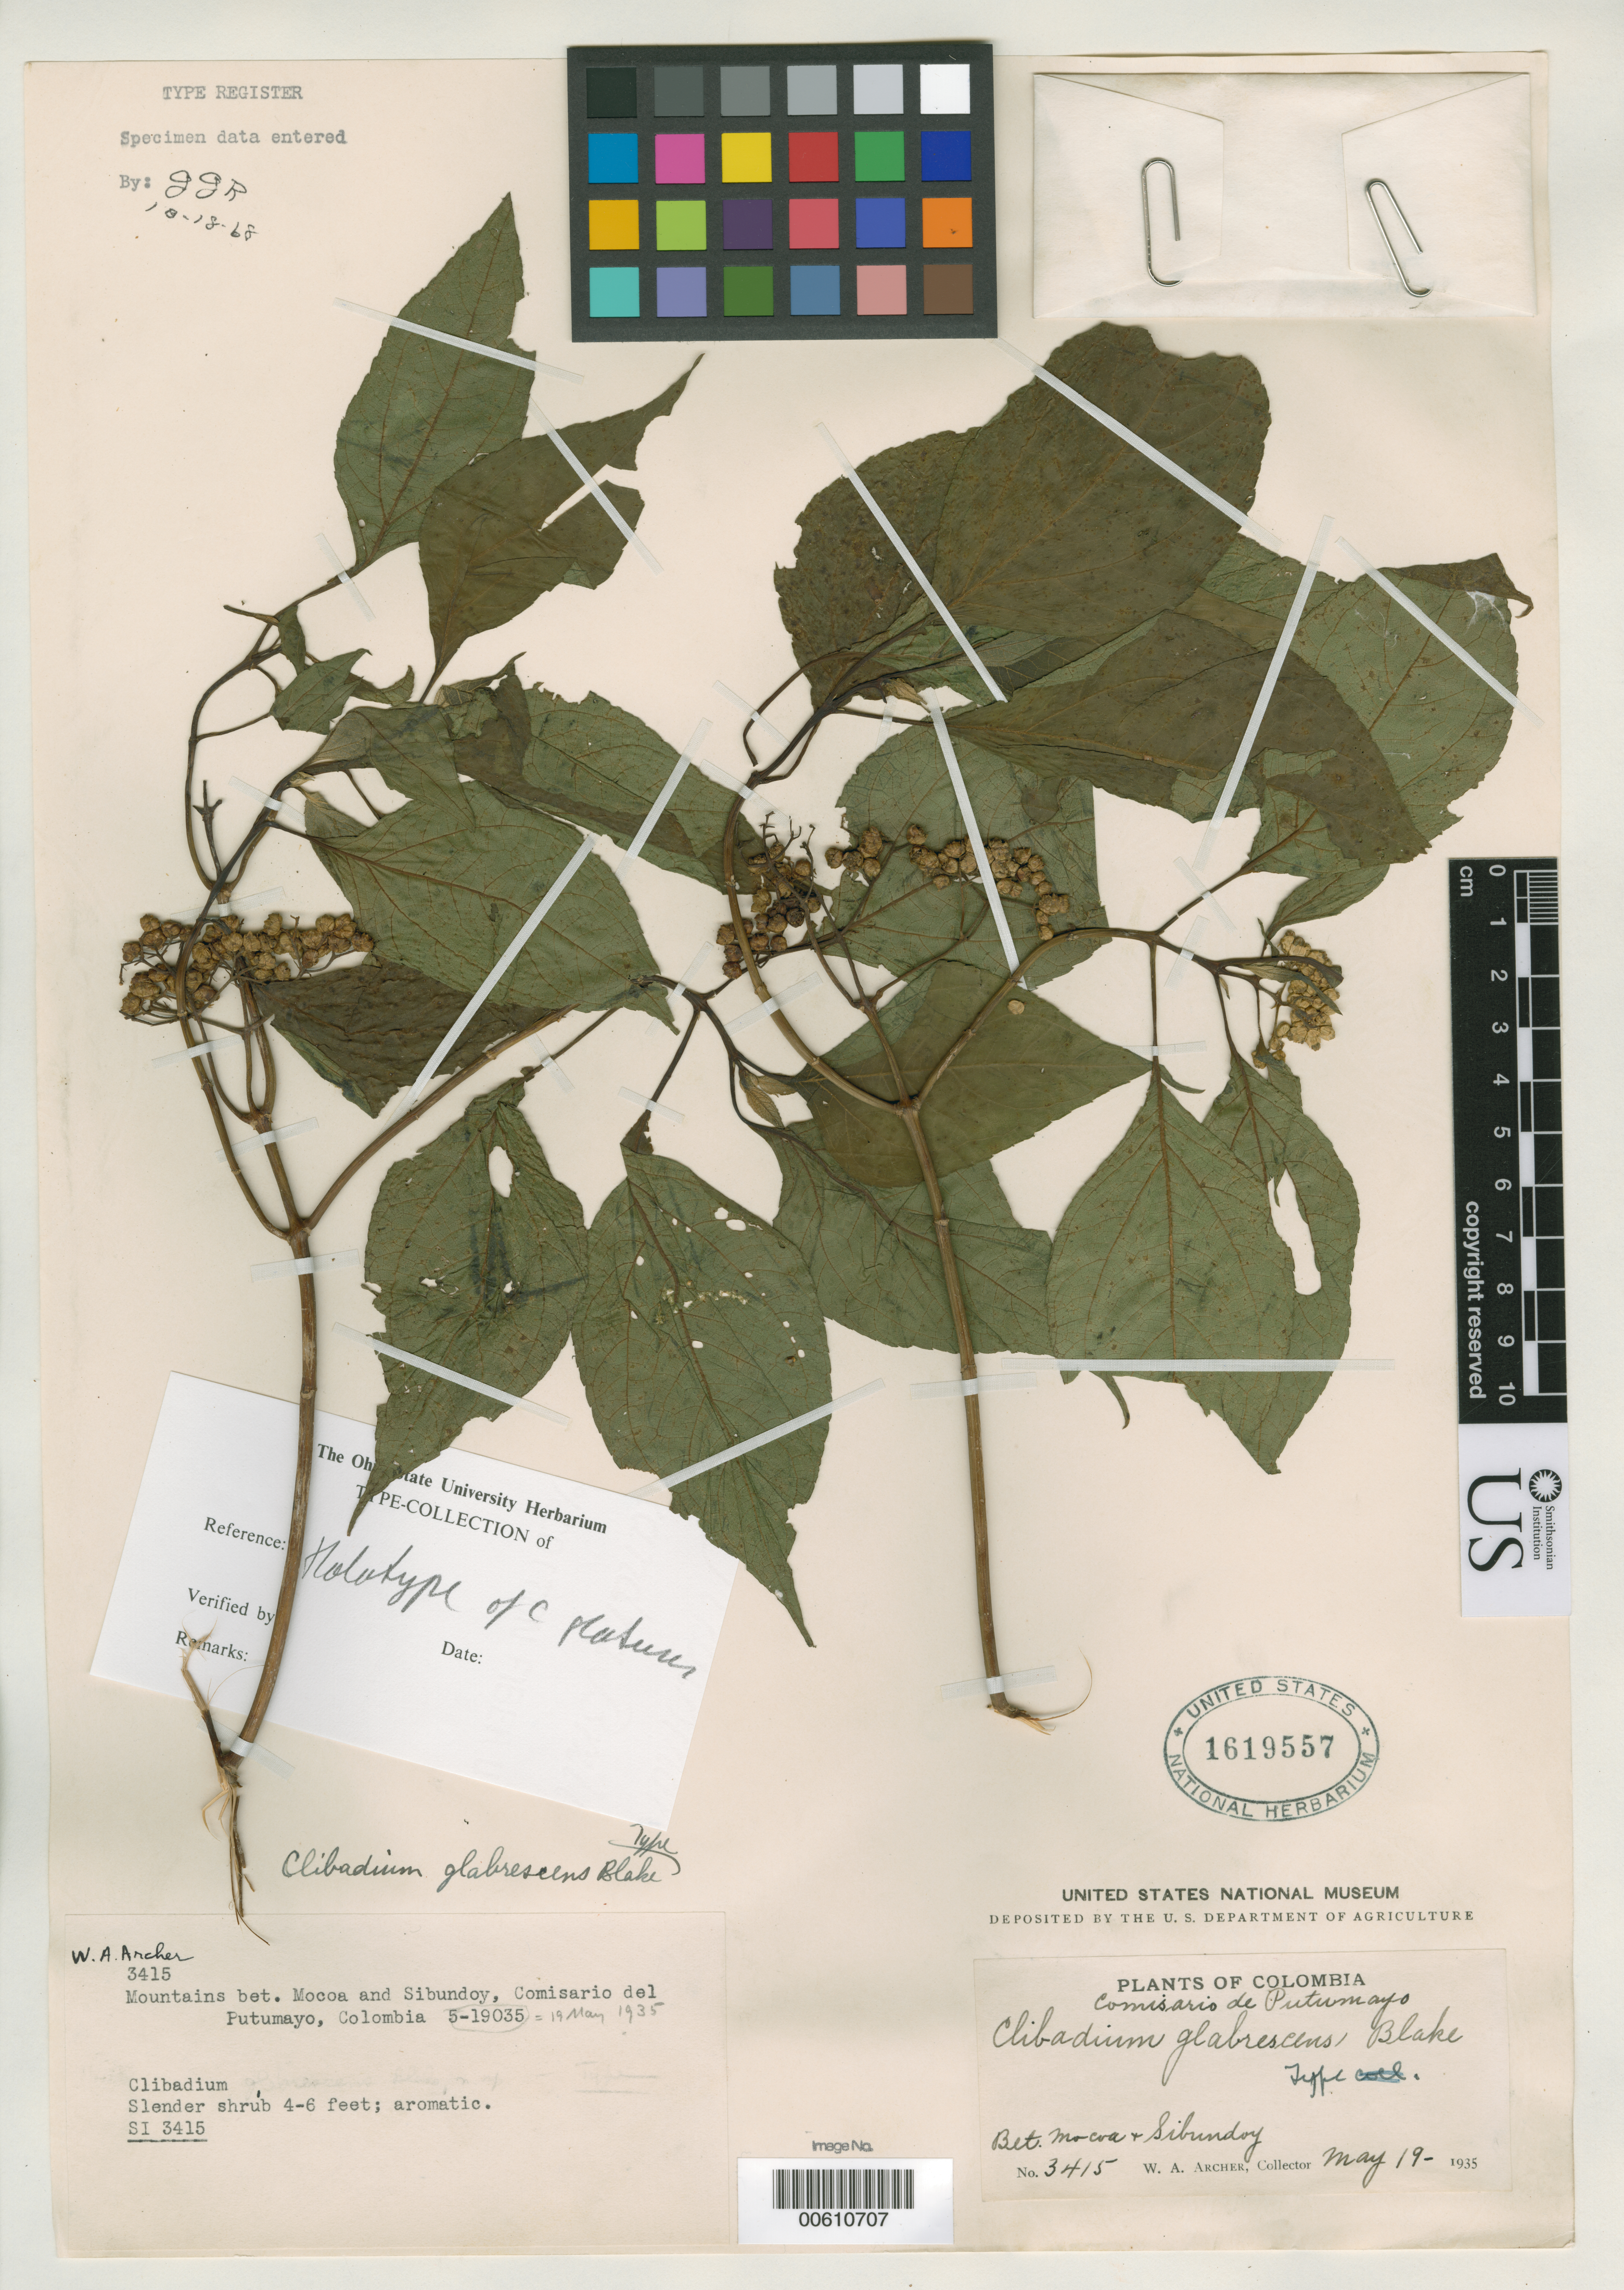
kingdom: Plantae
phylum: Tracheophyta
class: Magnoliopsida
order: Asterales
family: Asteraceae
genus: Clibadium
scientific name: Clibadium glabrescens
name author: S.F. Blake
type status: Holotype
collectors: W. A. Archer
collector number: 3415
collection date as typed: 19 May 1935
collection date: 1935-05-19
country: Colombia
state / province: Putumayo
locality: Beween Mocoa and Sibundoy.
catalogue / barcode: US 1619557